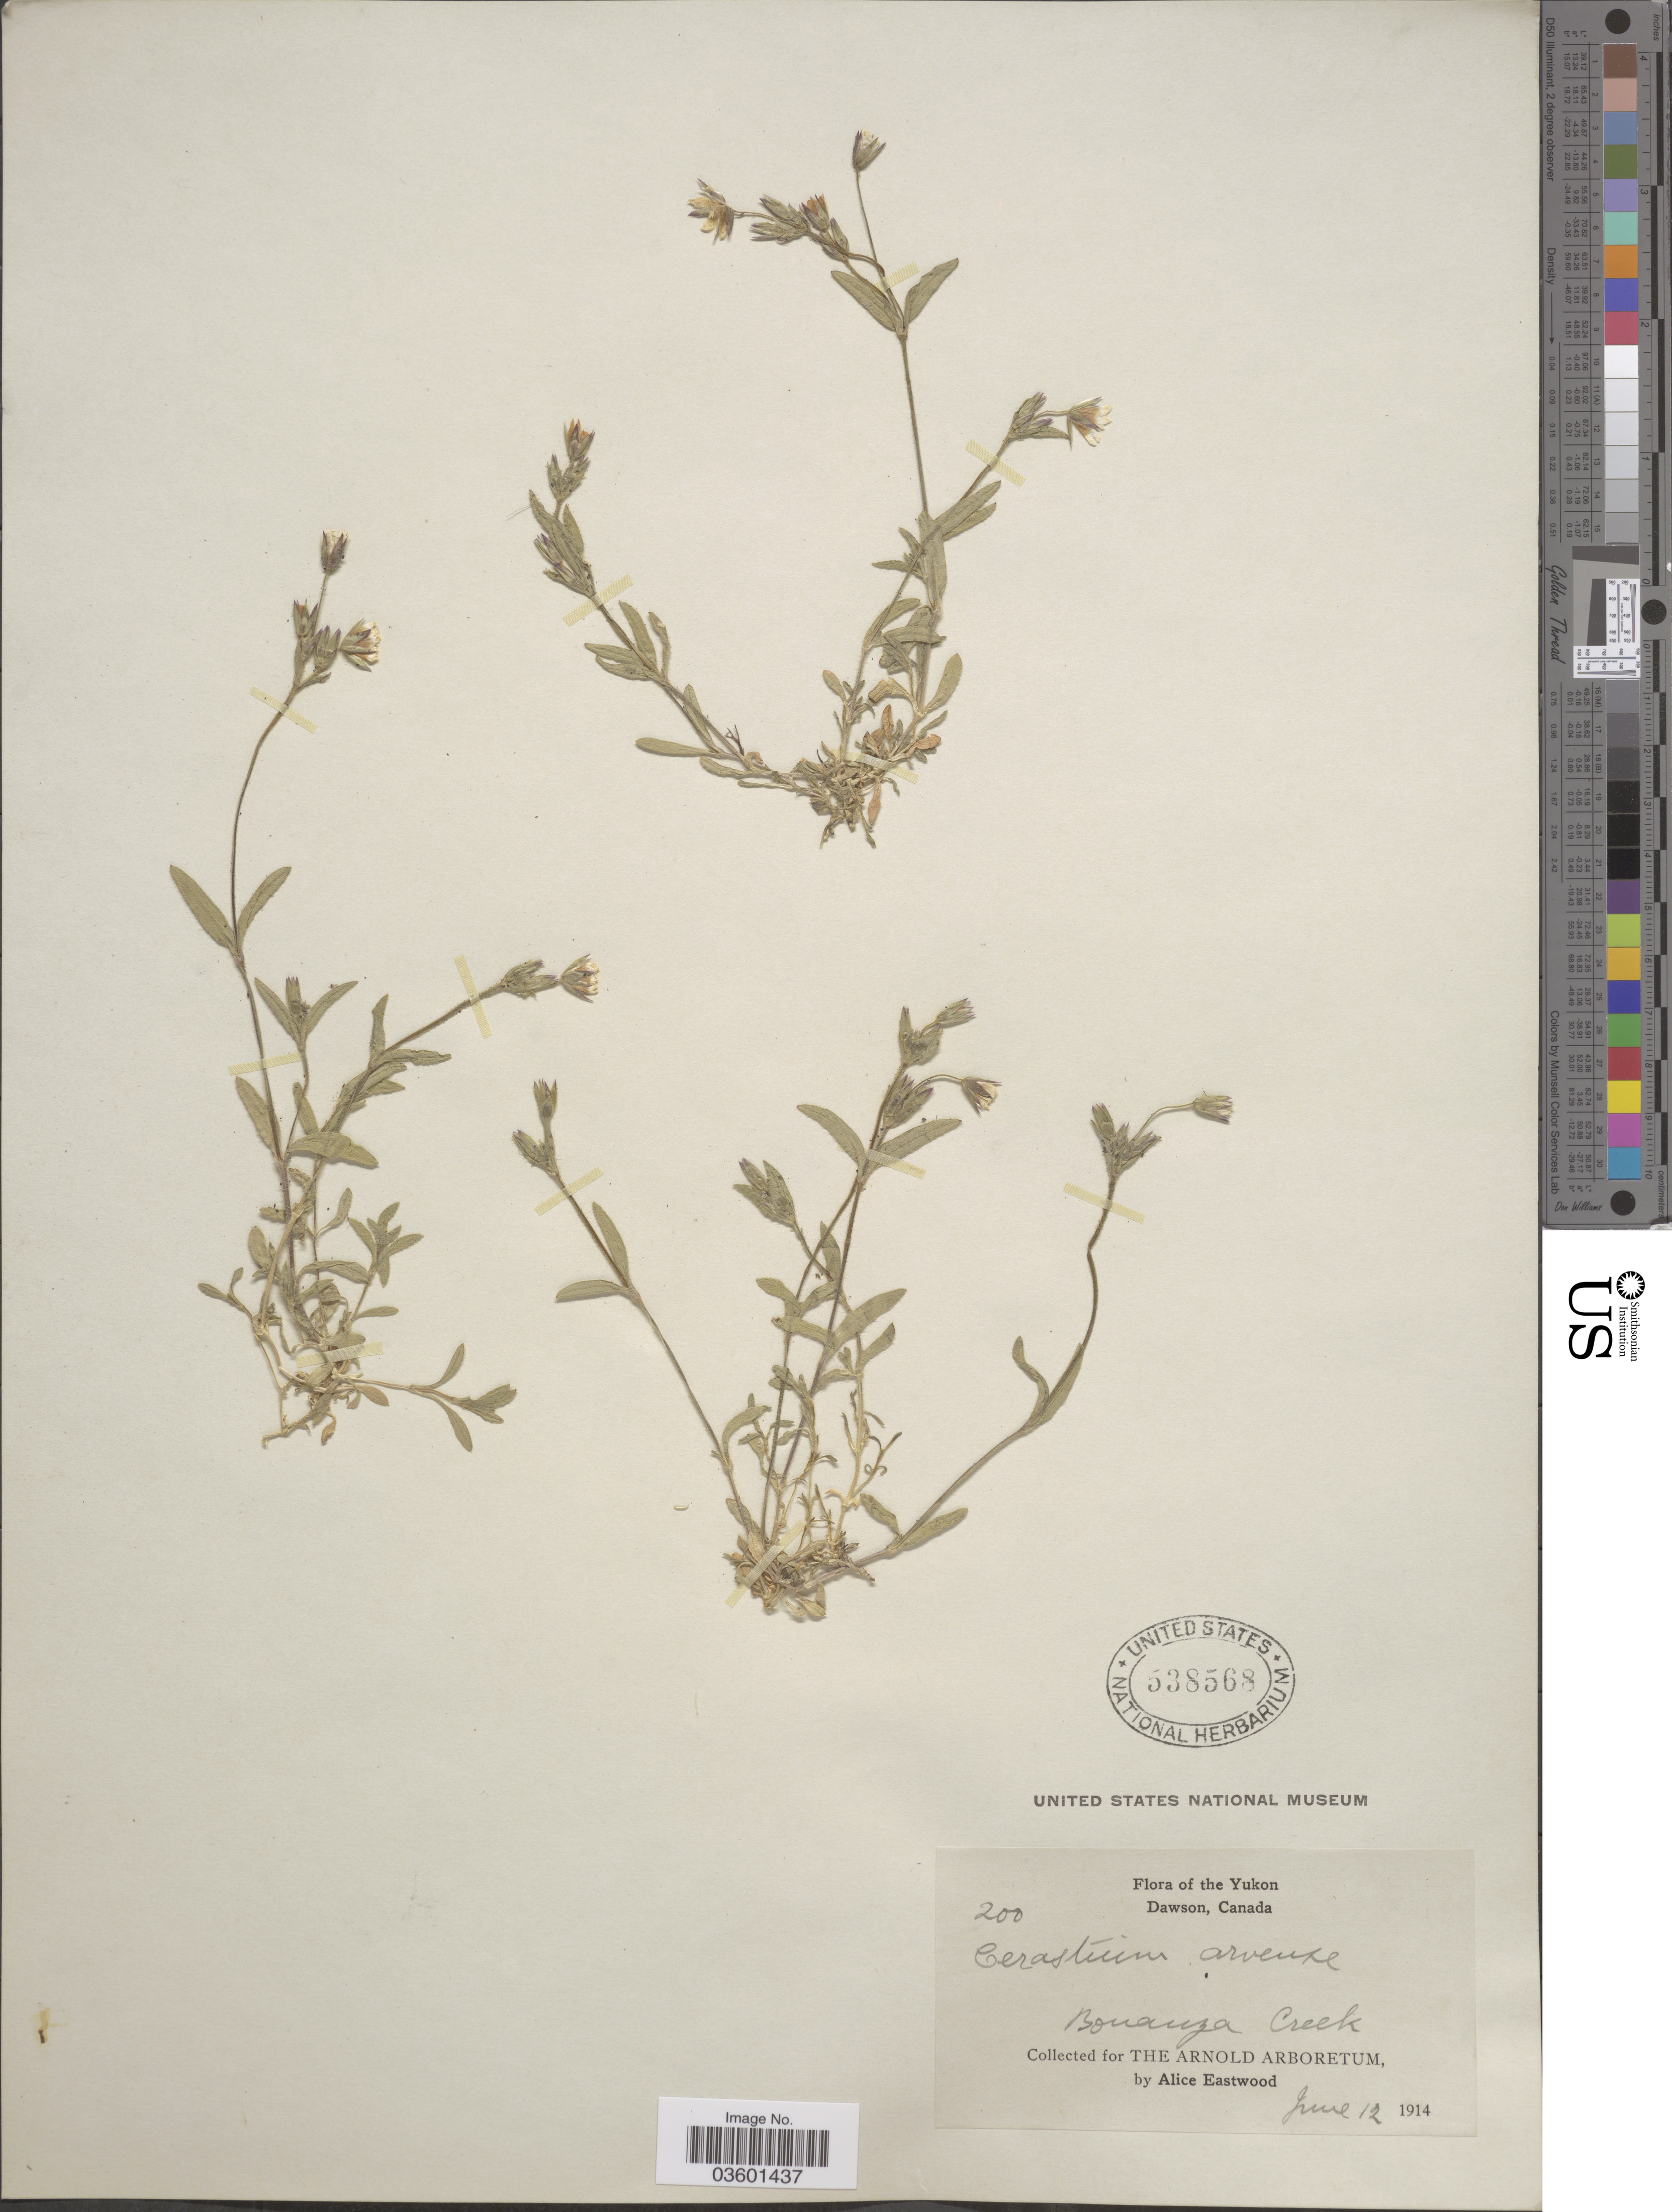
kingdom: Plantae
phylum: Tracheophyta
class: Magnoliopsida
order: Caryophyllales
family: Caryophyllaceae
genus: Cerastium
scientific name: Cerastium beeringianum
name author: Cham. & Schltdl.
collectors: A. Eastwood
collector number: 200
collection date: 1914-06-12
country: Canada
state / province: Yukon Territory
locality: The Yukon. Dawson. Bonanza Creek.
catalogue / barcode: US 538568